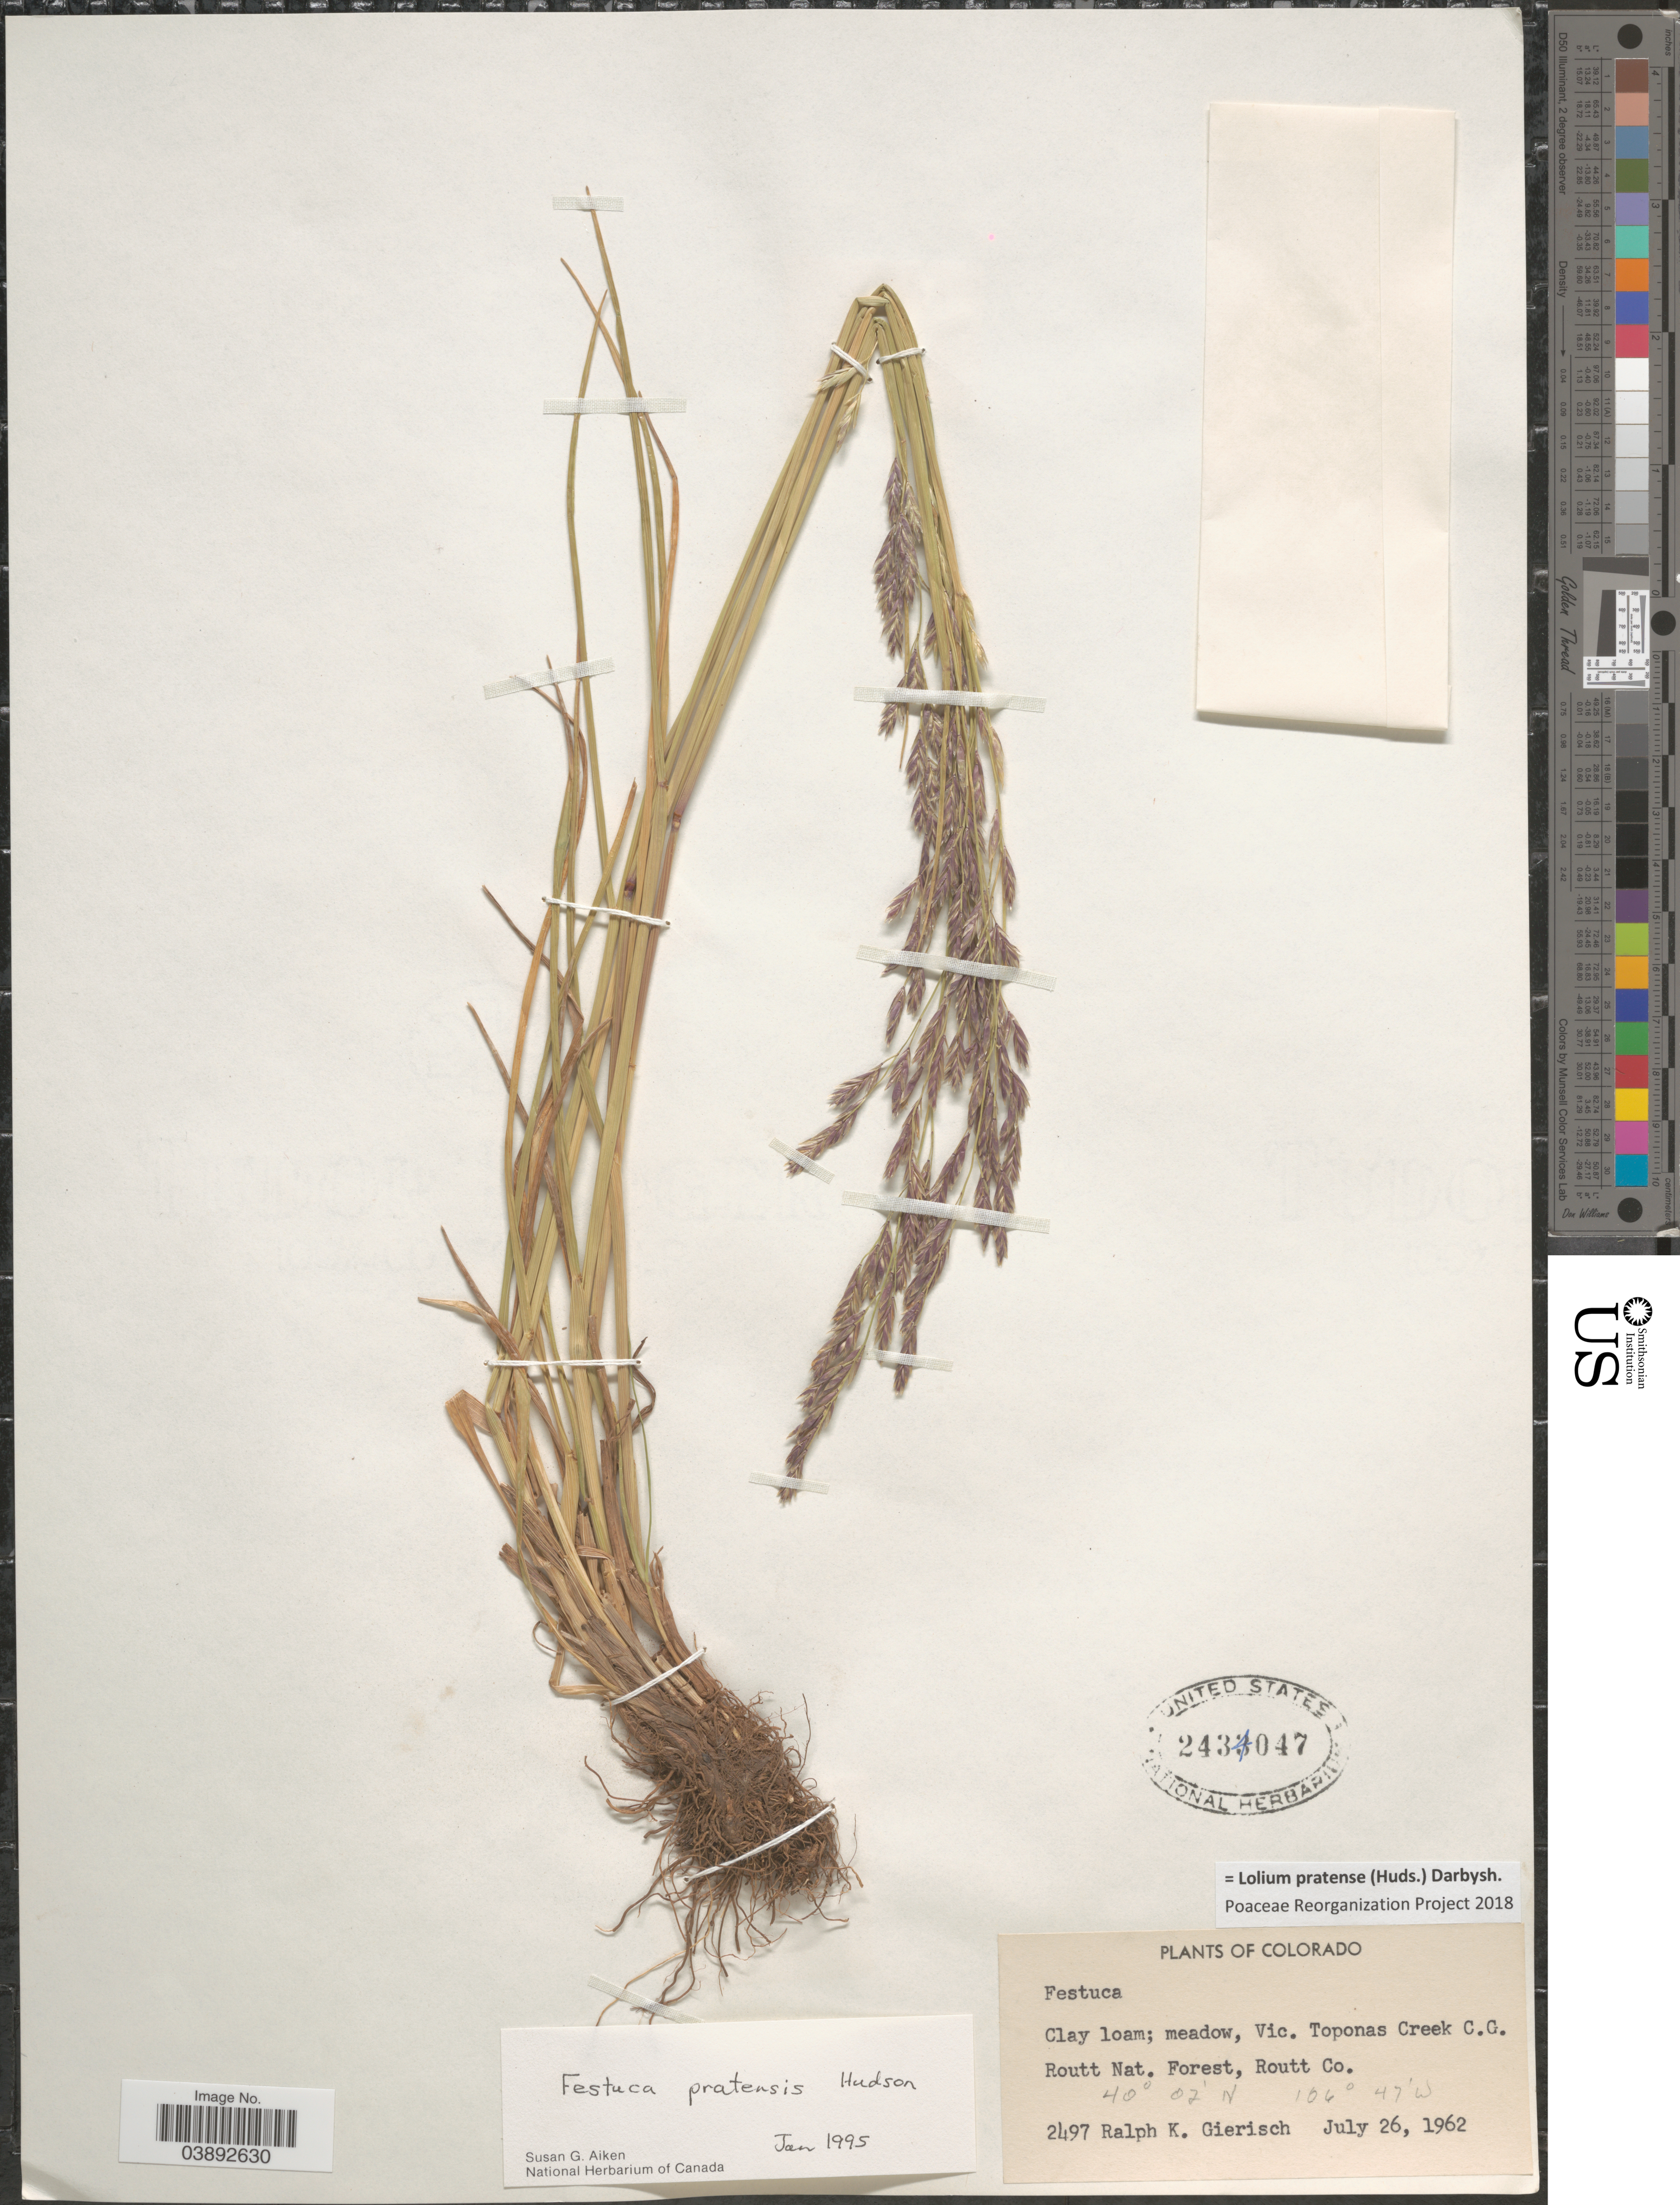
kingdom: Plantae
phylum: Tracheophyta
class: Liliopsida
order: Poales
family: Poaceae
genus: Lolium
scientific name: Lolium pratense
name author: (Huds.) Darbysh.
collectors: R. Gierisch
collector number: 2497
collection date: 1962-07-26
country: United States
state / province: Colorado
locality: Meadow, Vic. Toponas Creek C.G. Routt Nat. Forest, Routt Co.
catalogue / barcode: US 2434047